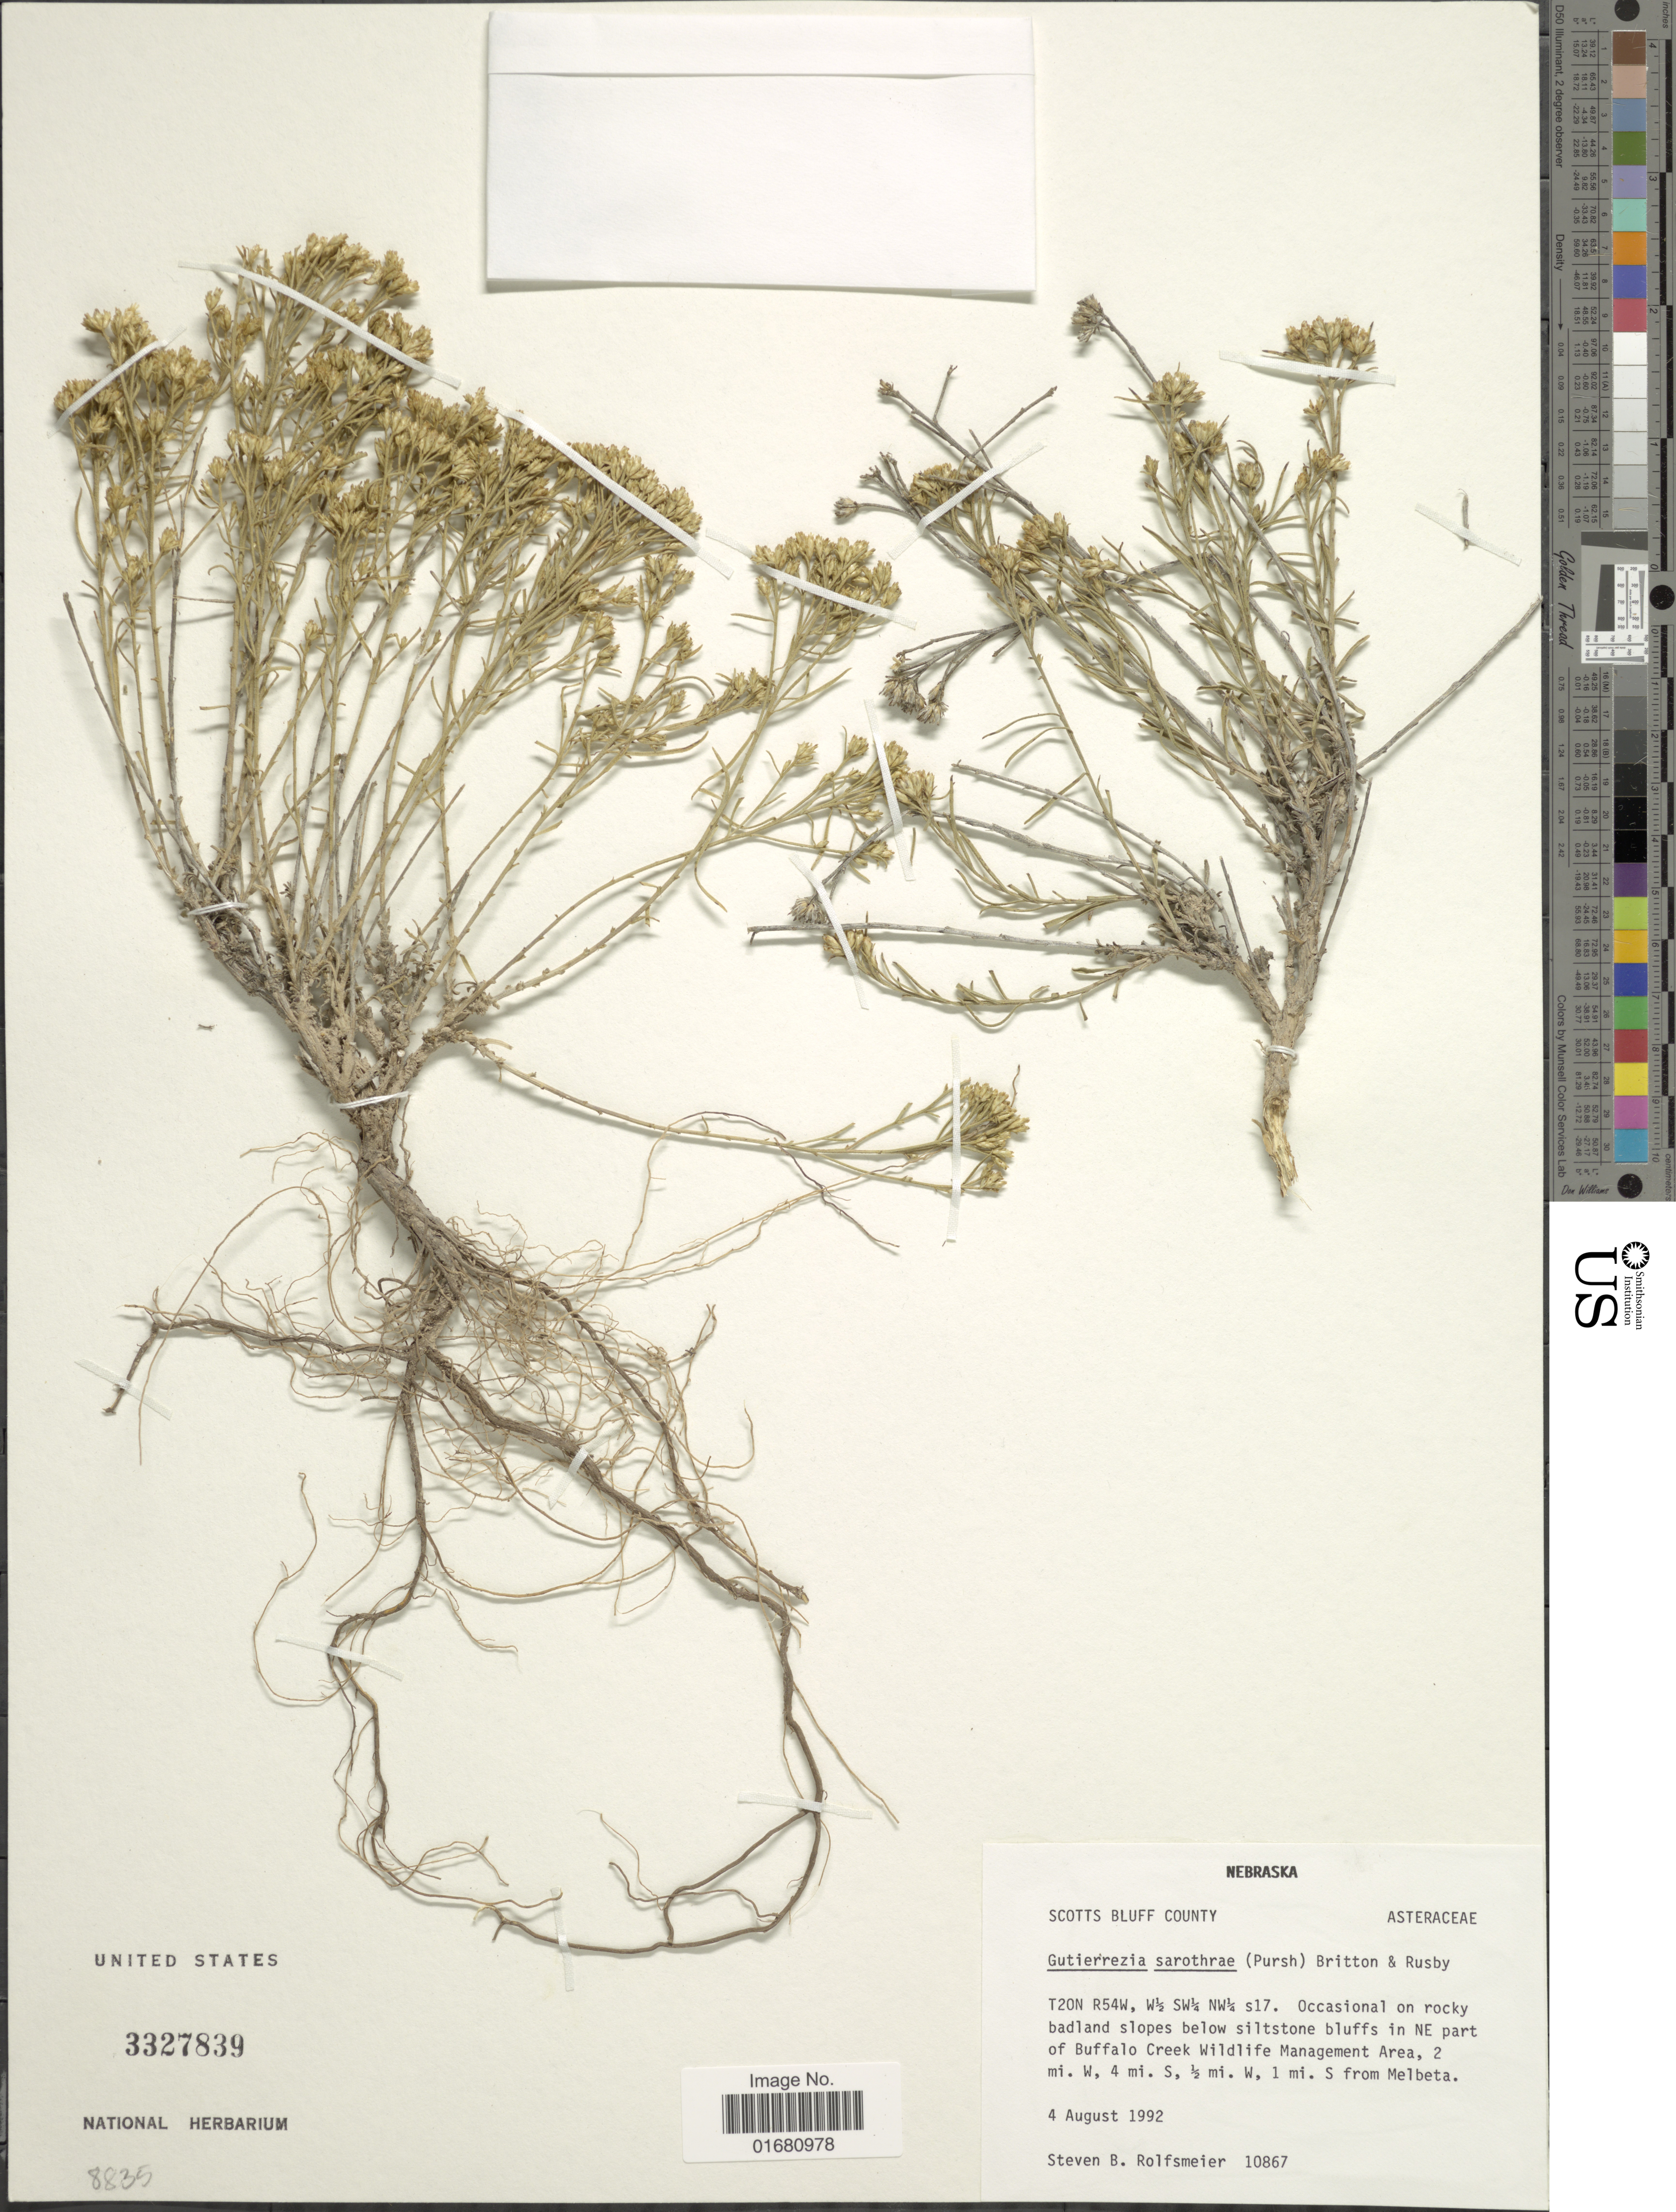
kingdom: Plantae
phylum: Tracheophyta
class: Magnoliopsida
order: Asterales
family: Asteraceae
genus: Gutierrezia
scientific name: Gutierrezia sarothrae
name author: (Pursh) Britton & Rusby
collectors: S. Rolfsmeier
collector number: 10867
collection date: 1992-08-04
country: United States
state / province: Nebraska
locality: T20N R54W, W½ SW¼ NW¼, Occasional on rocky badland slope below siltstone bluffs in NE part of Buffalo Creek Wildlife Management Area, 2 mi. W, 4 mi S, ½mi W, 1 mi S from Melbeta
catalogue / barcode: US 3327839